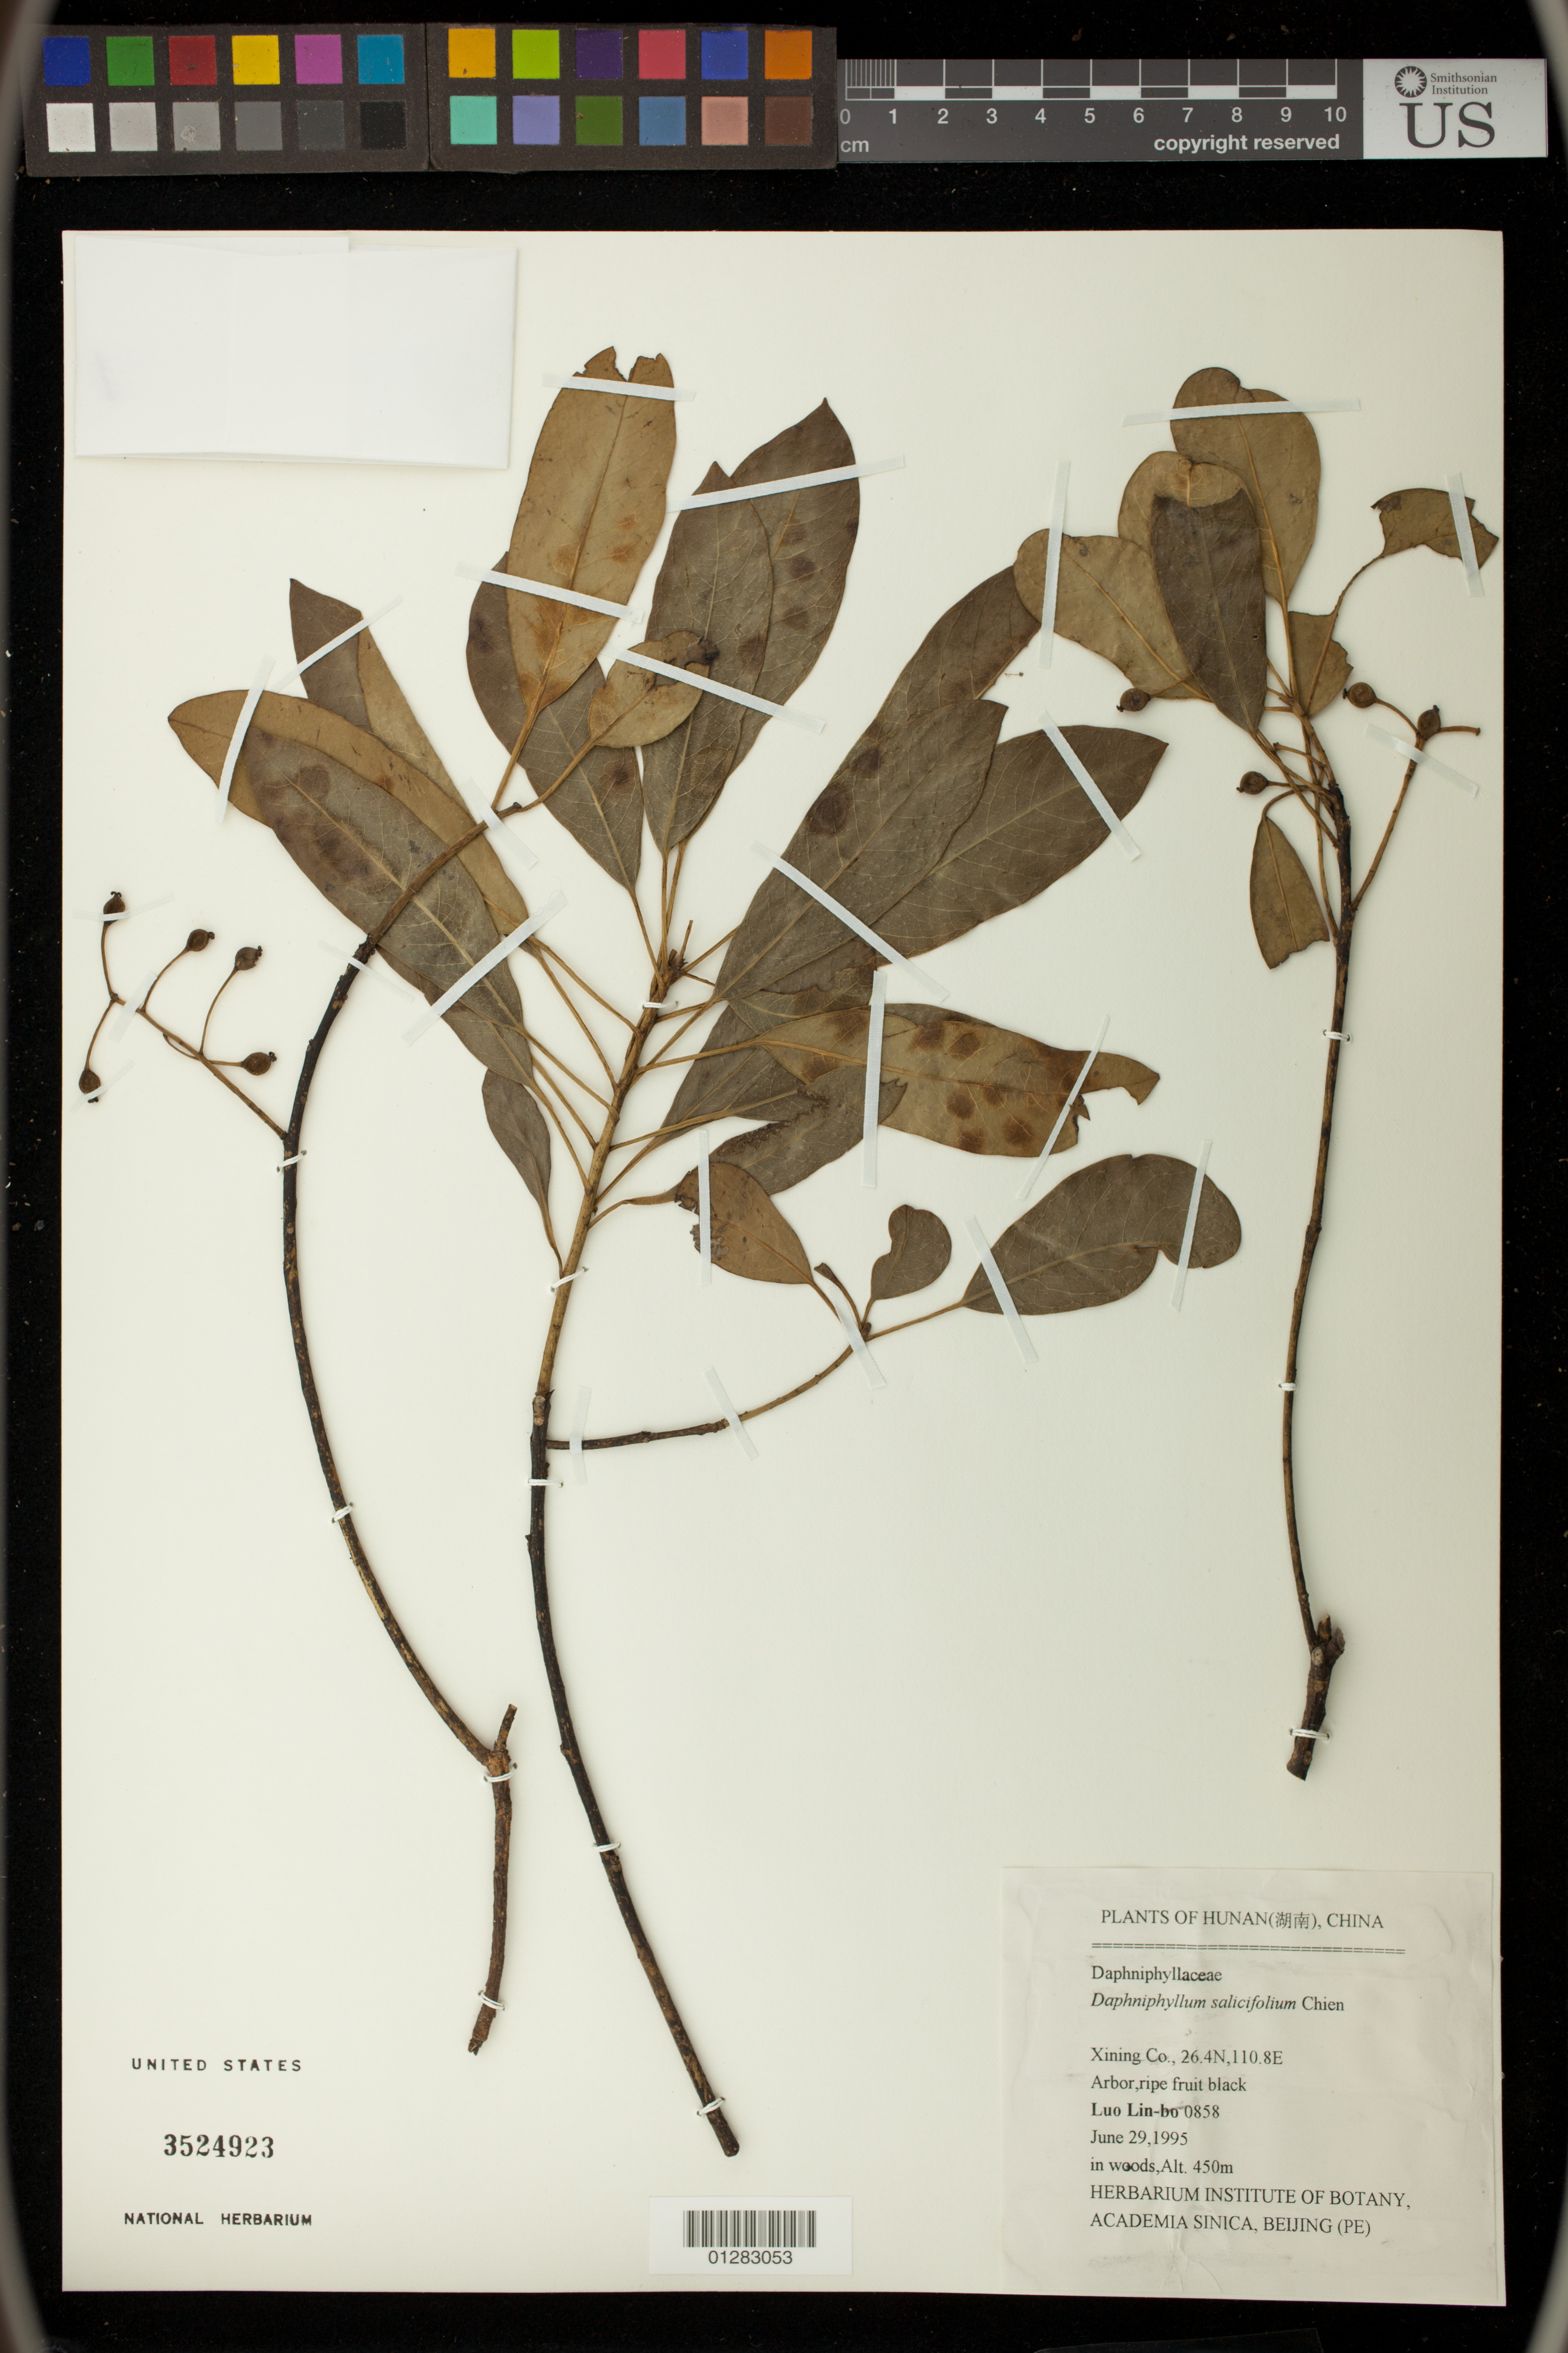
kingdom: Plantae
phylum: Tracheophyta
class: Magnoliopsida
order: Saxifragales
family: Daphniphyllaceae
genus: Daphniphyllum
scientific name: Daphniphyllum glaucescens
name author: Blume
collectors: L. B. Luo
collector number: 0858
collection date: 1995-06-29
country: China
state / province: Hunan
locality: Xining Co.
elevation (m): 137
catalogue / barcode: US 3524923